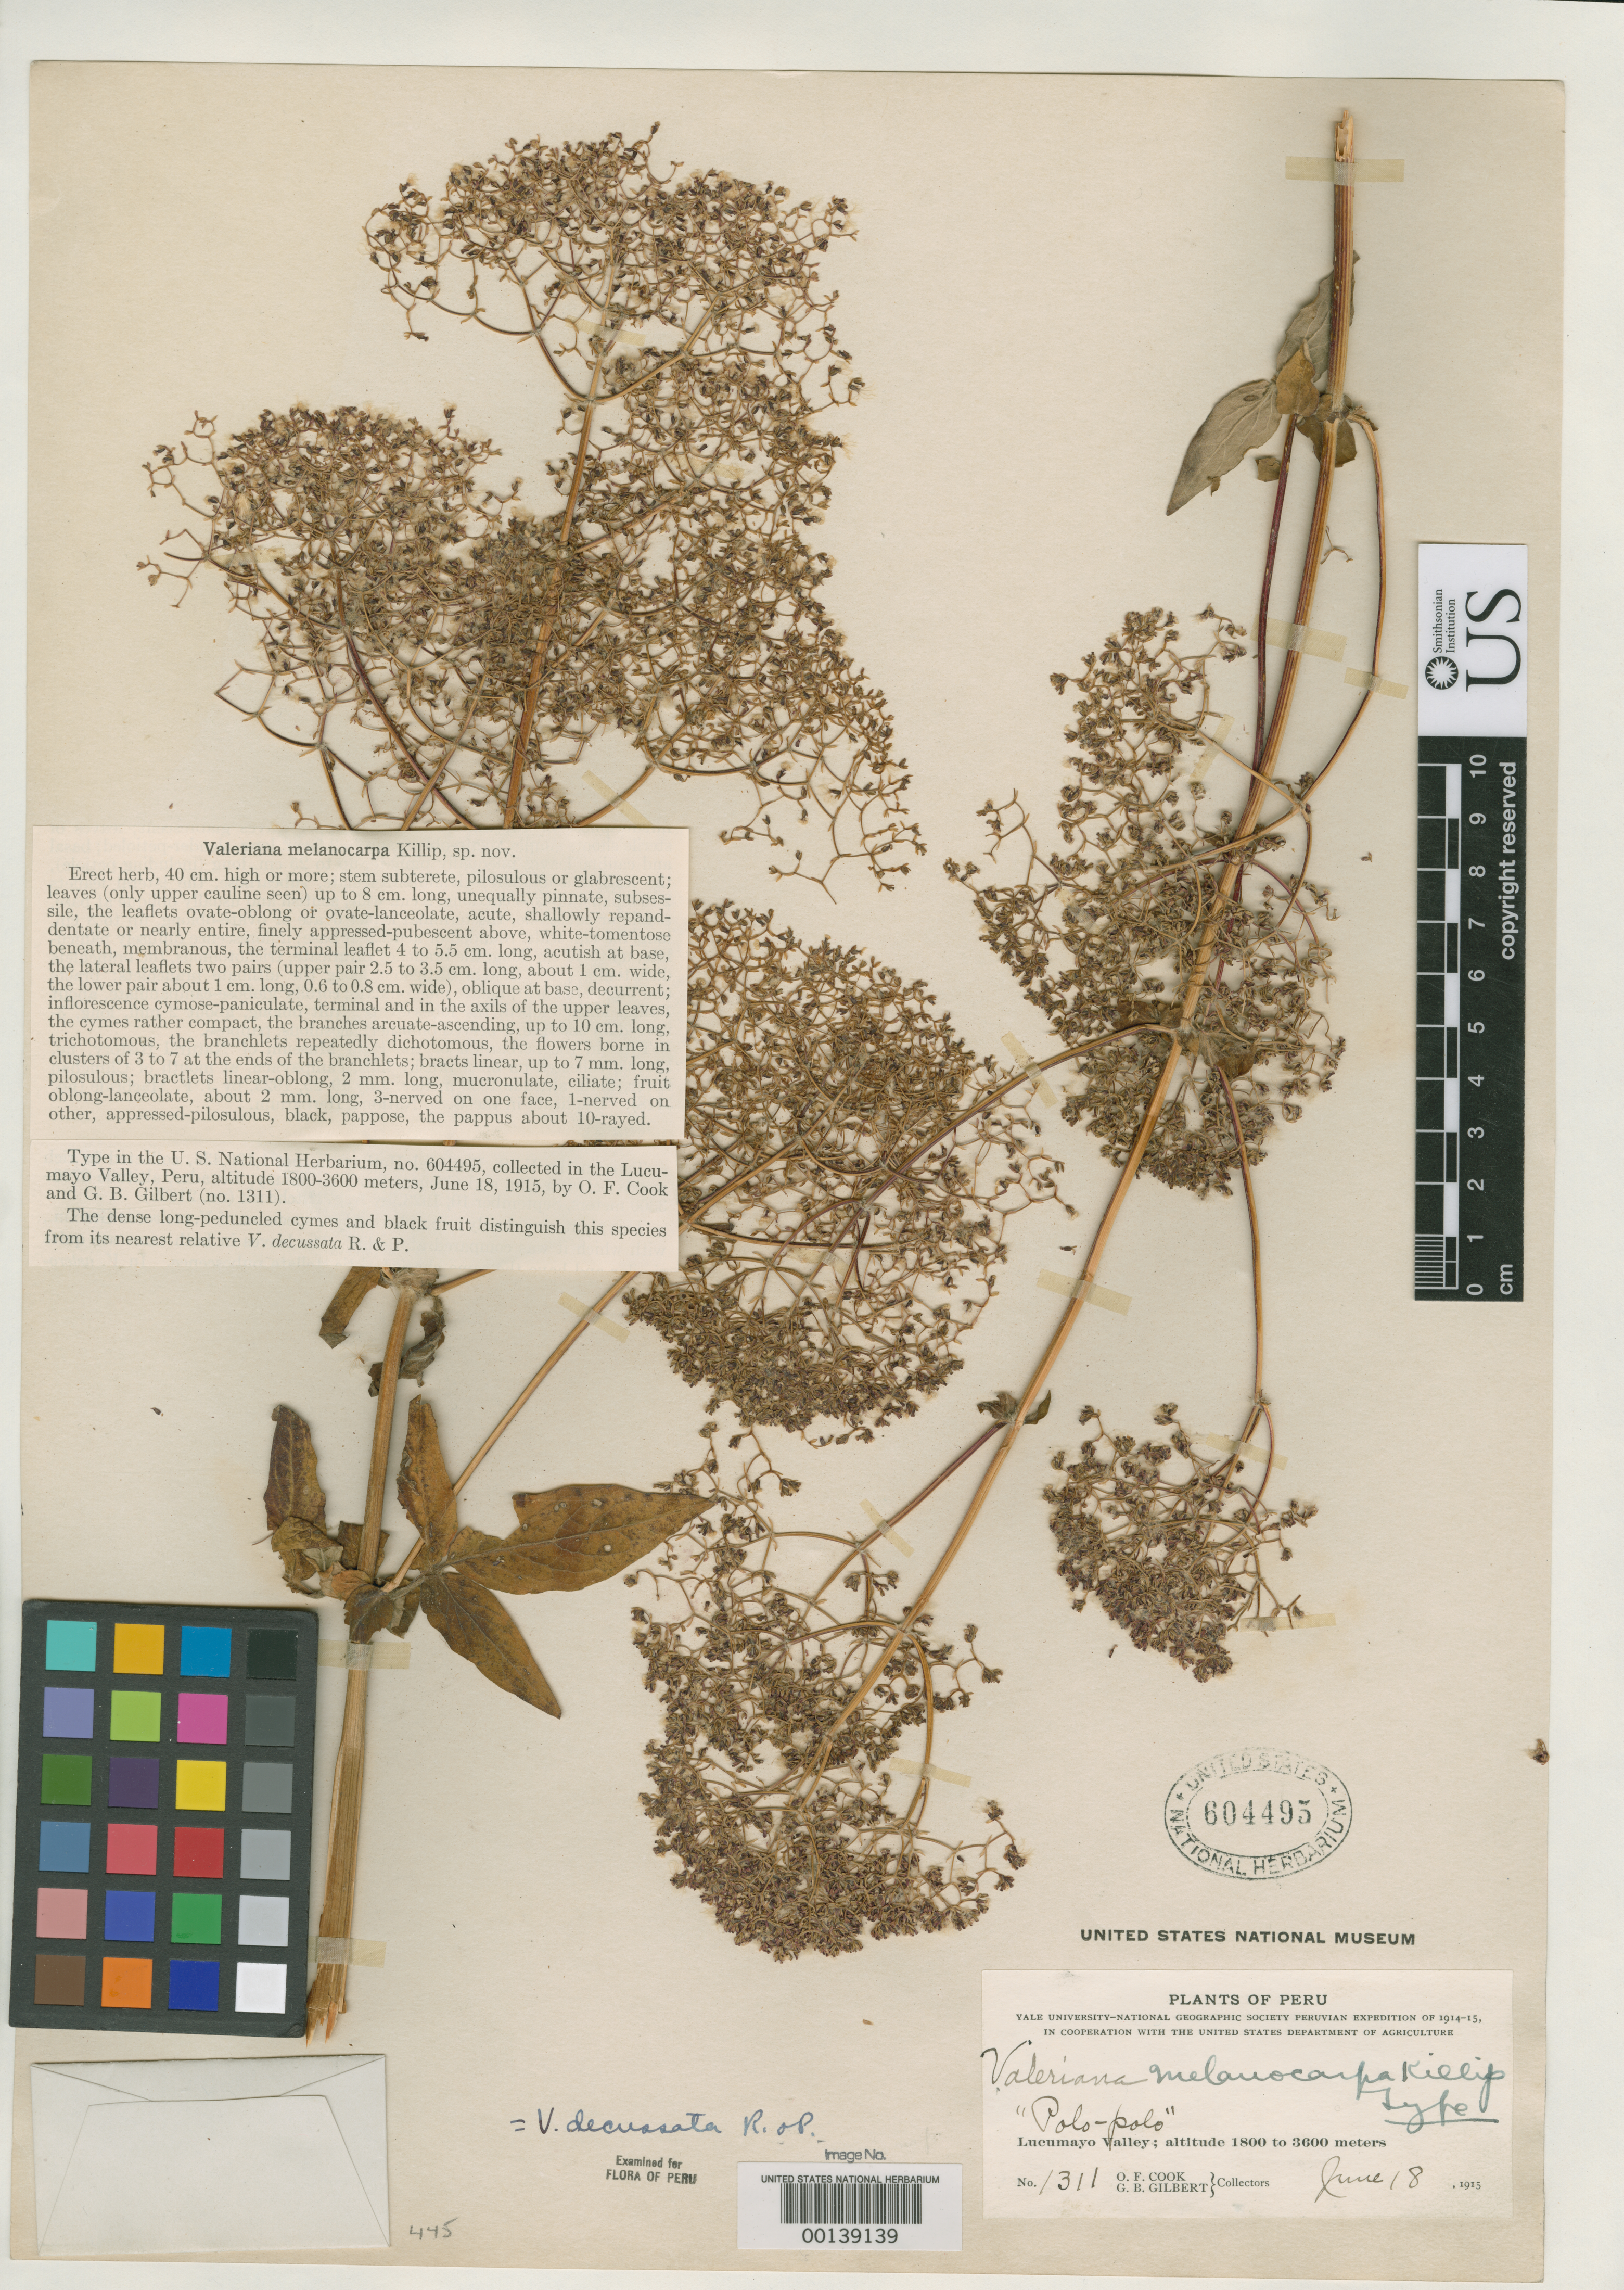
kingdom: Plantae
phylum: Tracheophyta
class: Magnoliopsida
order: Dipsacales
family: Caprifoliaceae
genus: Valeriana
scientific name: Valeriana melanocarpa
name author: Killip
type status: Holotype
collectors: O. F. Cook & G. B. Gilbert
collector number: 1311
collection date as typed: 18 Jun 1915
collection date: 1915-06-18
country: Peru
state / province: Cusco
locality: Lucumayo Valley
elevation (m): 1800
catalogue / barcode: US 604495